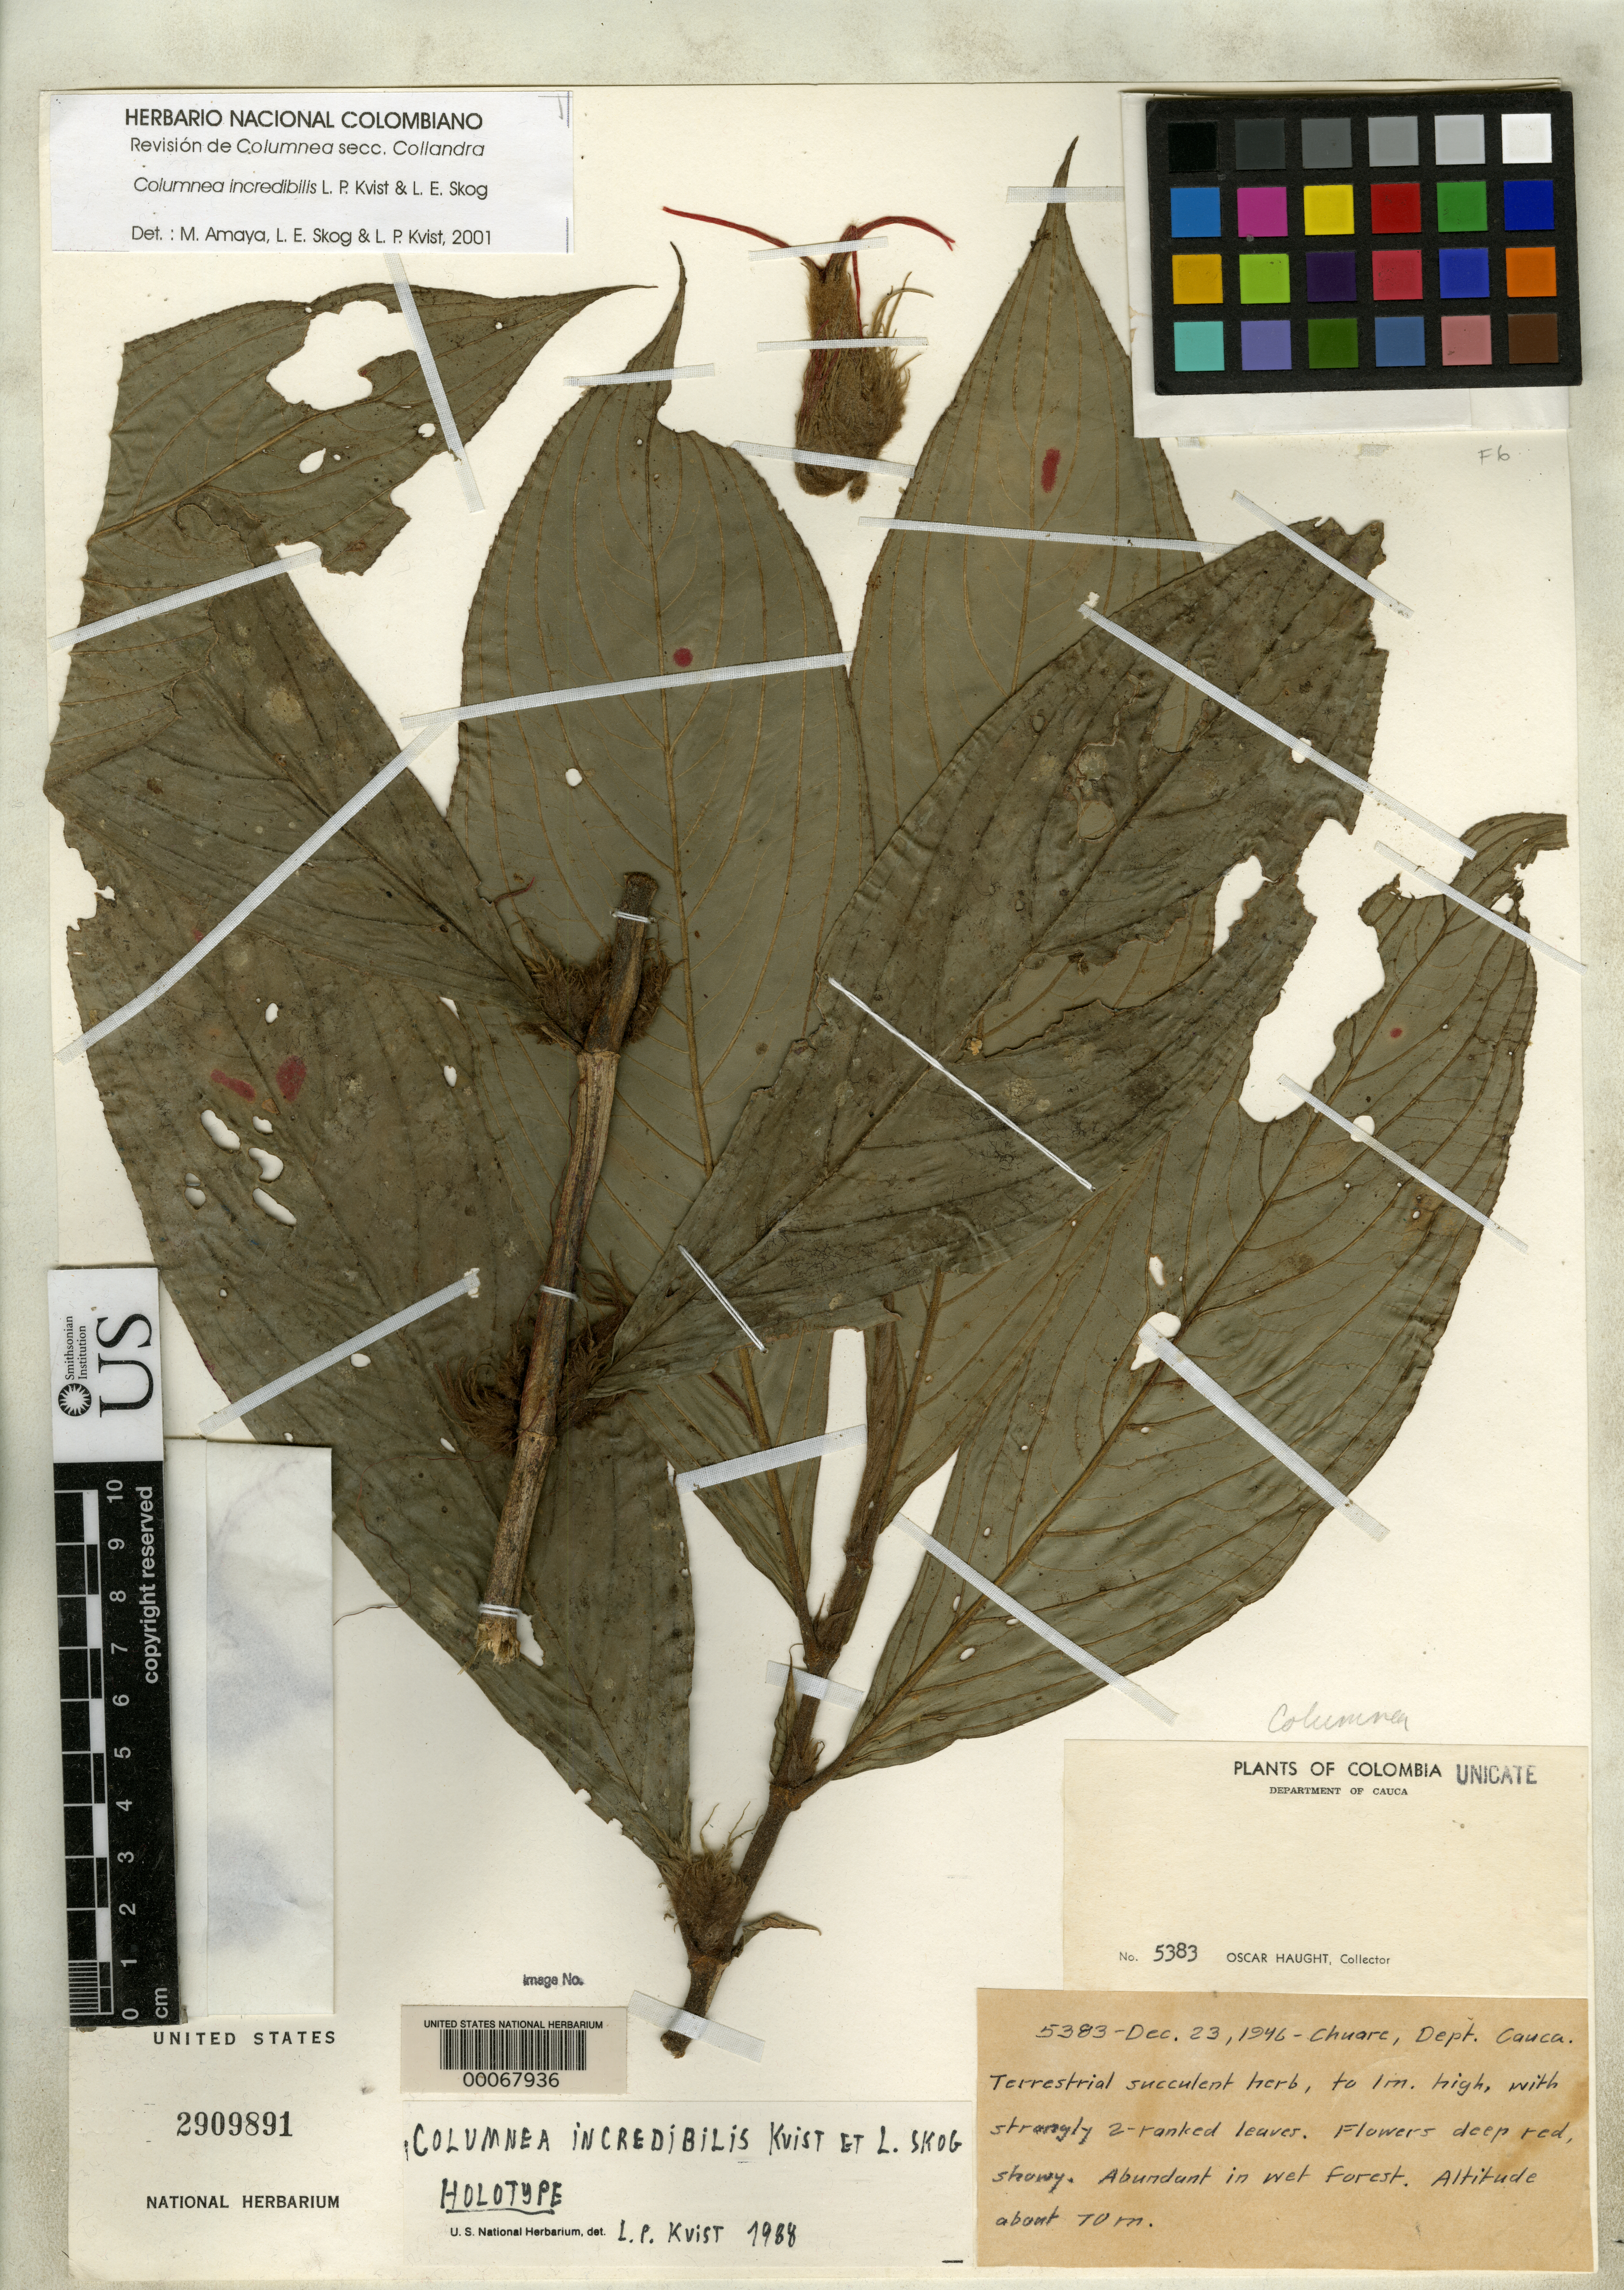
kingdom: Plantae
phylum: Tracheophyta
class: Magnoliopsida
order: Lamiales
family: Gesneriaceae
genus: Columnea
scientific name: Columnea incredibilis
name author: L.P. Kvist & L.E. Skog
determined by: Amaya-Márquez, M.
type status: Holotype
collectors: O. L. Haught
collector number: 5383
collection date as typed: Dec. 23, 1946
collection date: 1946-12-23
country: Colombia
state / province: Cauca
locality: Chuare.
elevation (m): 70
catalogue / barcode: US 2909891